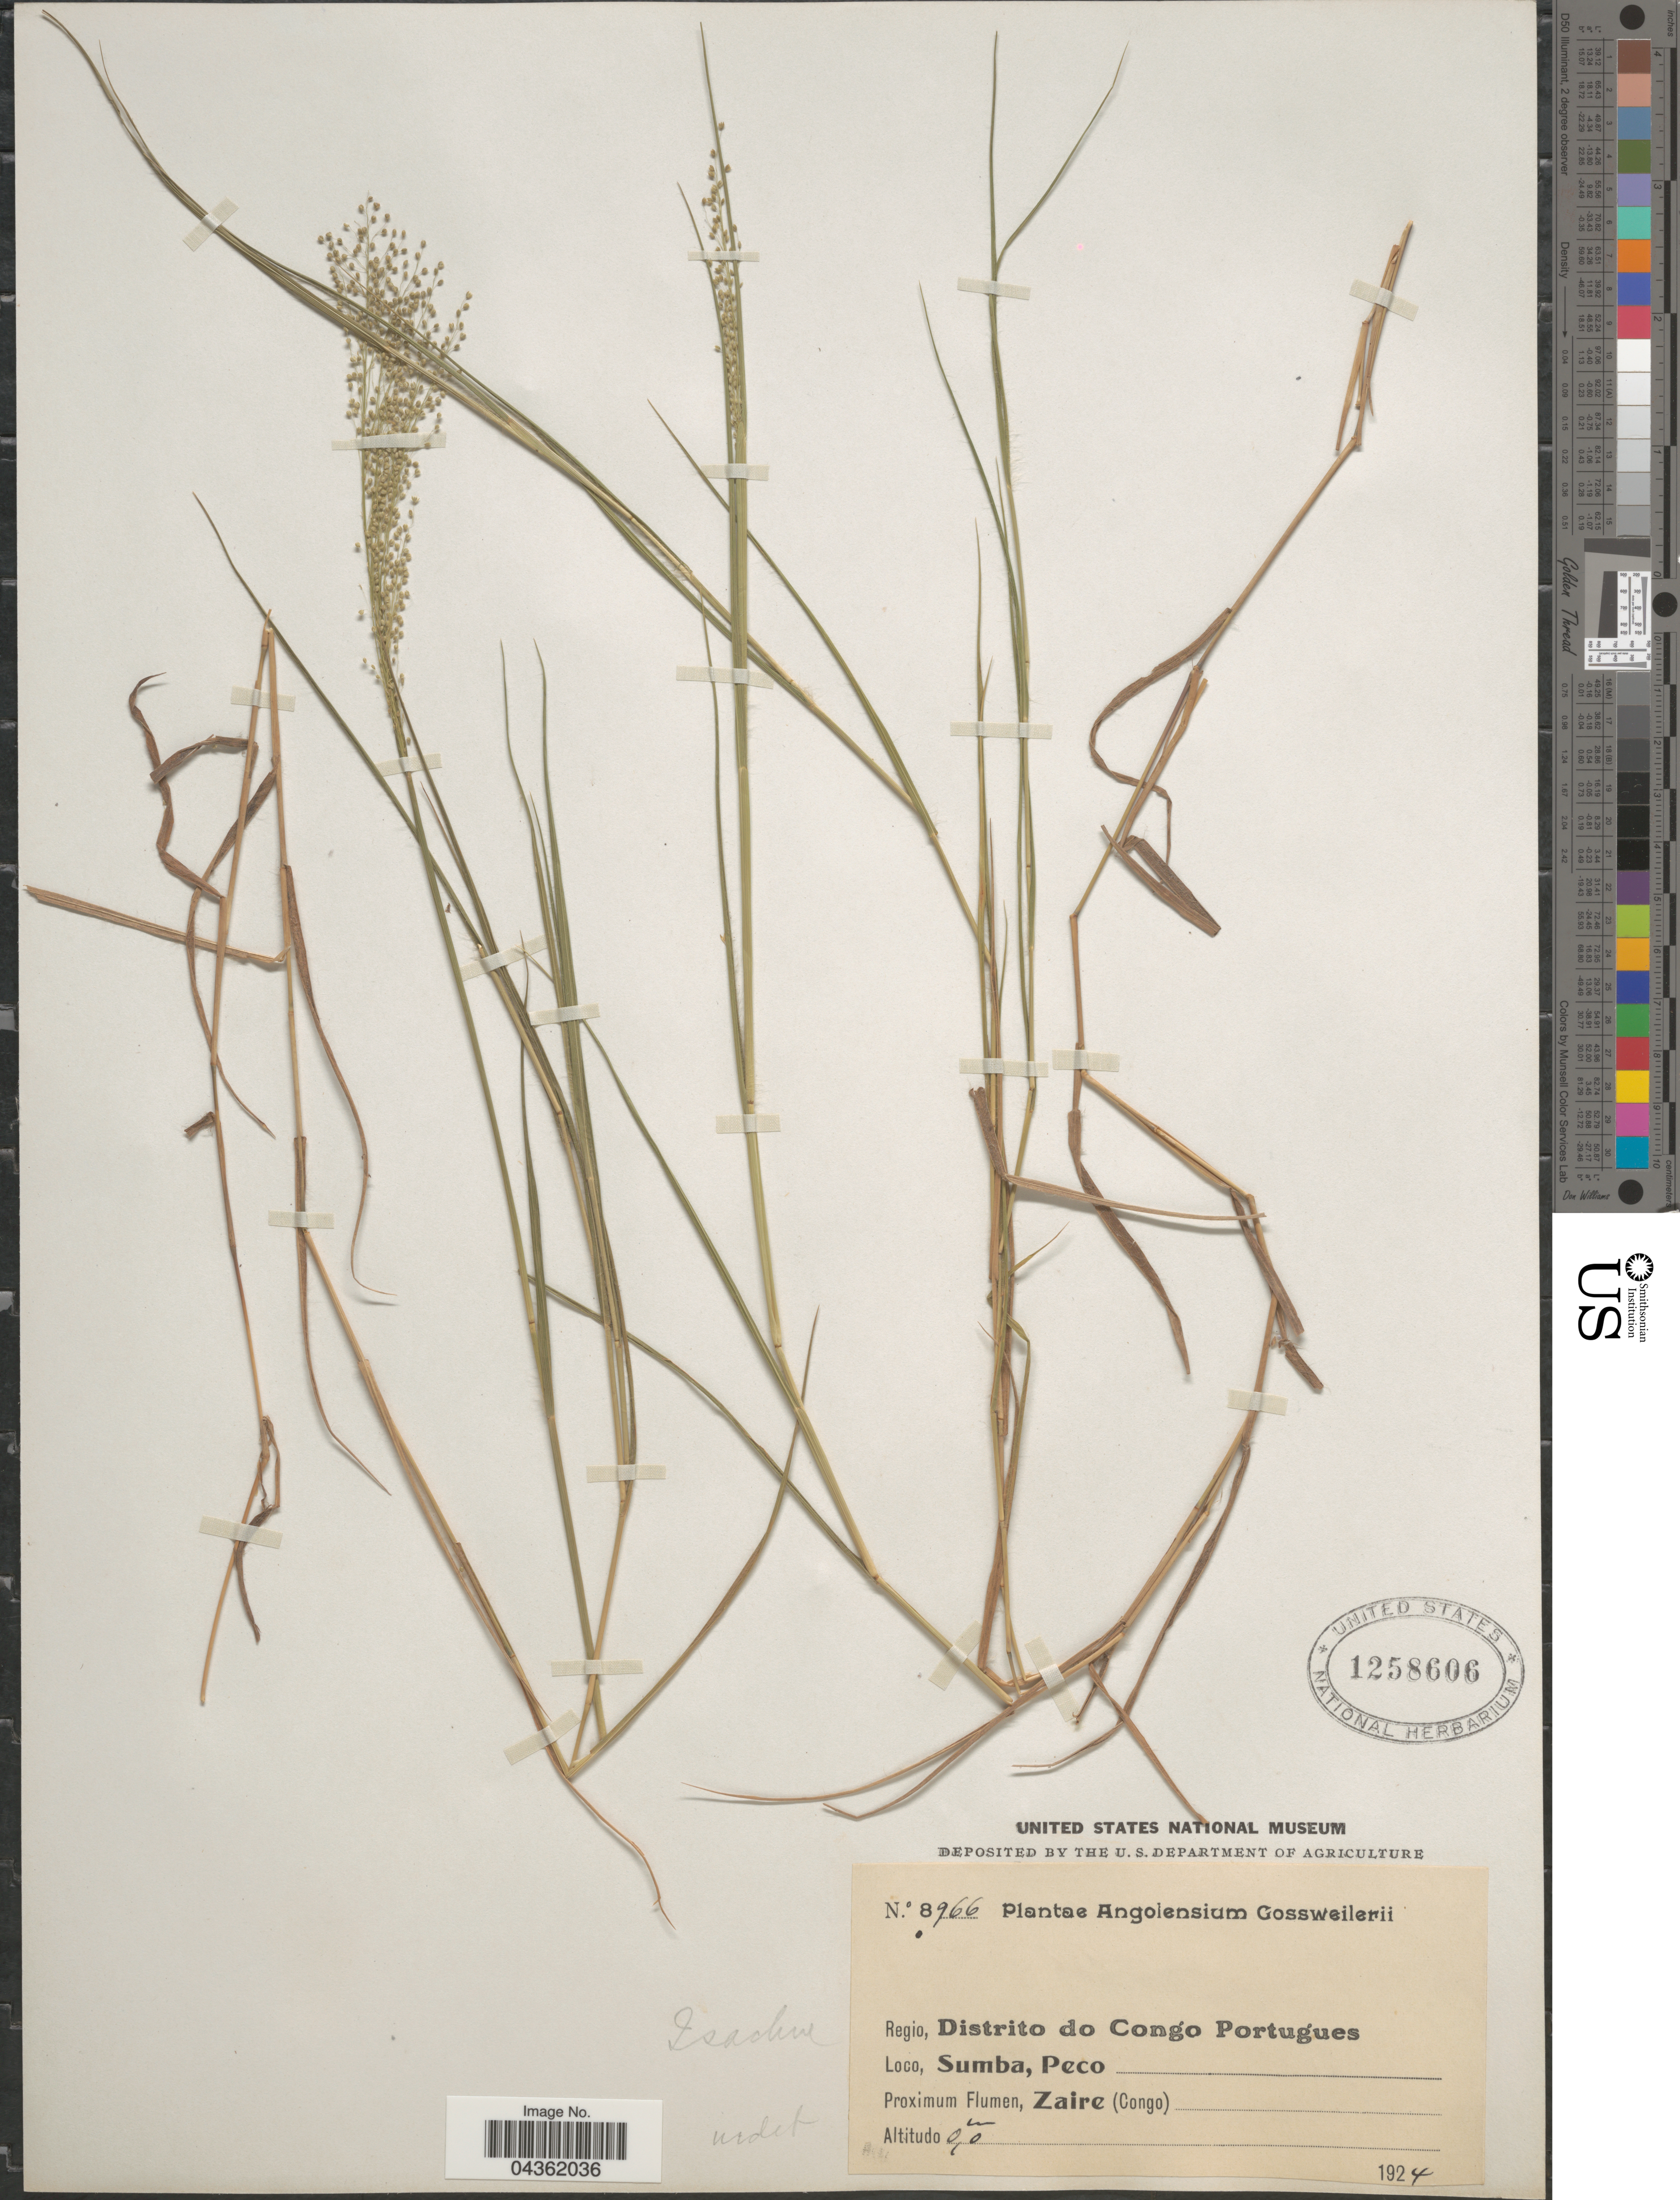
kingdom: Plantae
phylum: Tracheophyta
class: Liliopsida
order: Poales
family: Poaceae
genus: Isachne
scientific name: Isachne sp.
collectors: -. Gossweiler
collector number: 8966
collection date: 1924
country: Angola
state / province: Zaire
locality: Regio, Distrito do Congo Portugues. Sumba, Peco. Proximum Flumen, Zaire (Congo).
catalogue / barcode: US 1258606